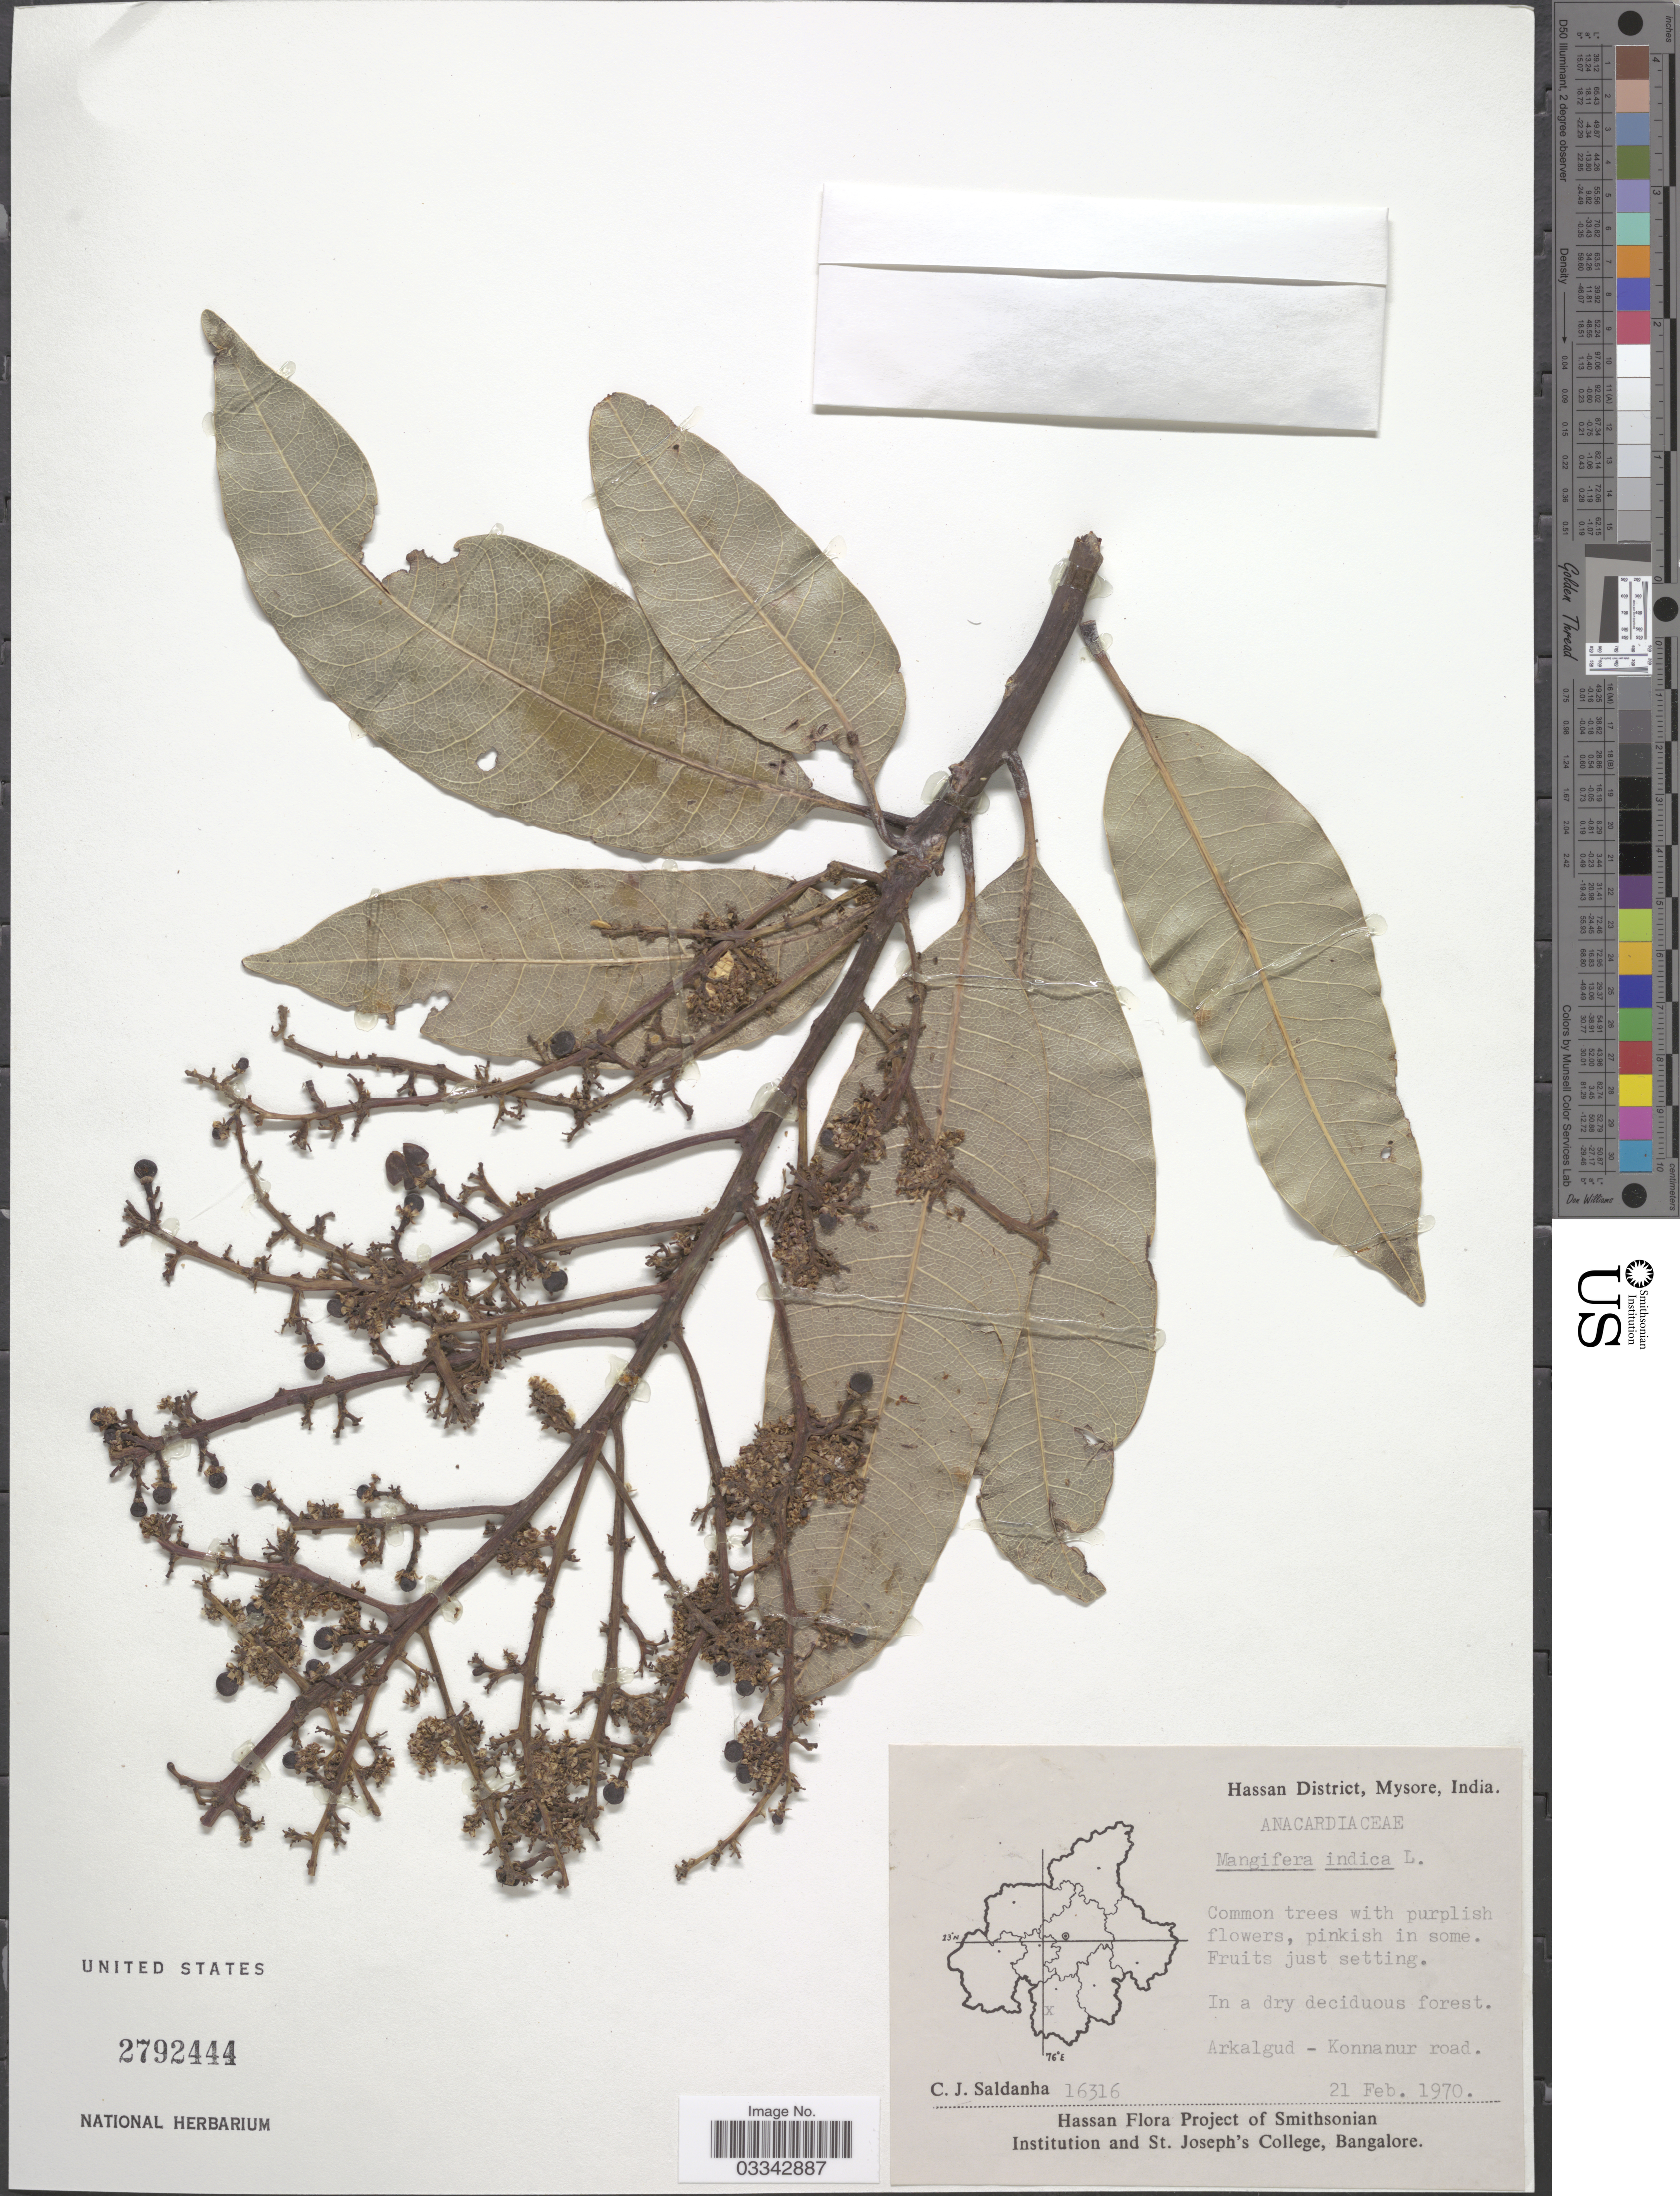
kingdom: Plantae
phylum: Tracheophyta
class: Magnoliopsida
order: Sapindales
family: Anacardiaceae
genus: Mangifera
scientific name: Mangifera indica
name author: L.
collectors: C. J. Saldanha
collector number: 16316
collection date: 1970-02-21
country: India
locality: Hassan District, Mysore. Arkalgud - Konnanur road.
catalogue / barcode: US 2792444